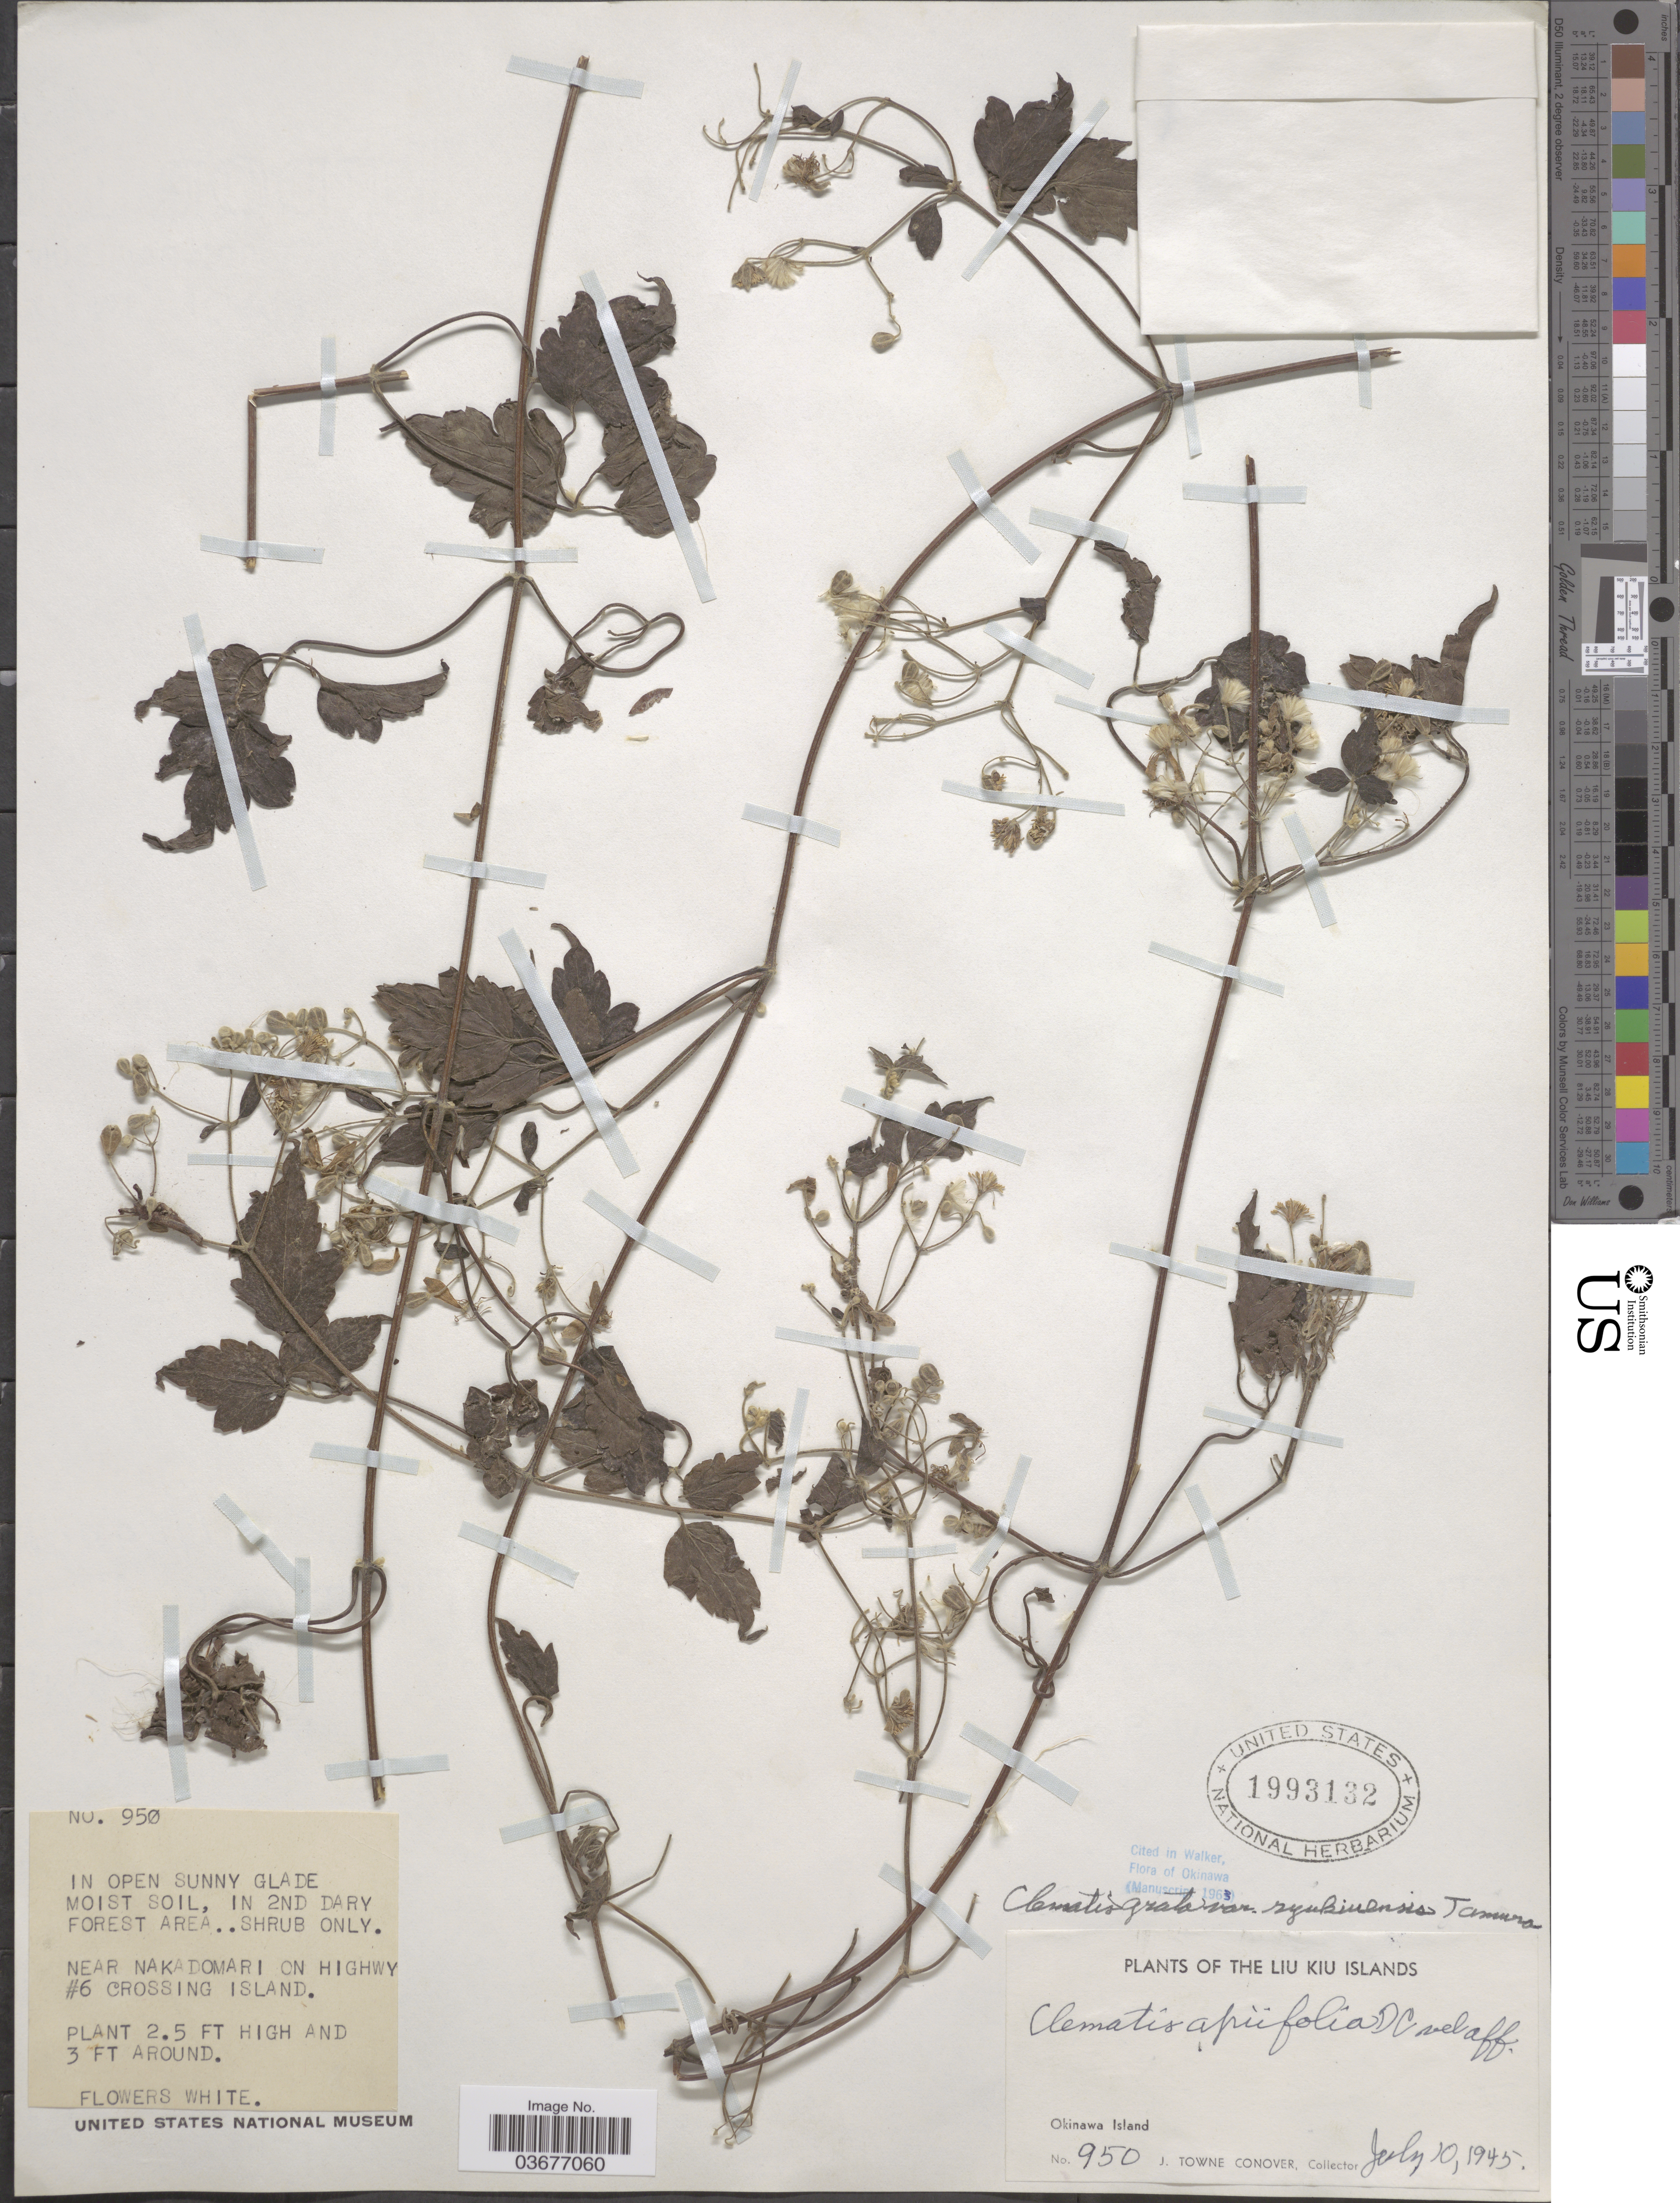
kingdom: Plantae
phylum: Tracheophyta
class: Magnoliopsida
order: Ranunculales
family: Ranunculaceae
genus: Clematis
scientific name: Clematis grata var. ryukiuensis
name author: Tamura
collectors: J. T. Conover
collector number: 950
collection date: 1945-07-10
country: Japan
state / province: Okinawa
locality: The Liu Kiu Islands. Okinawa Island. In 2nd Dary Forest Area. Near Nakadomari on highwy #6 crossing island.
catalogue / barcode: US 1993132